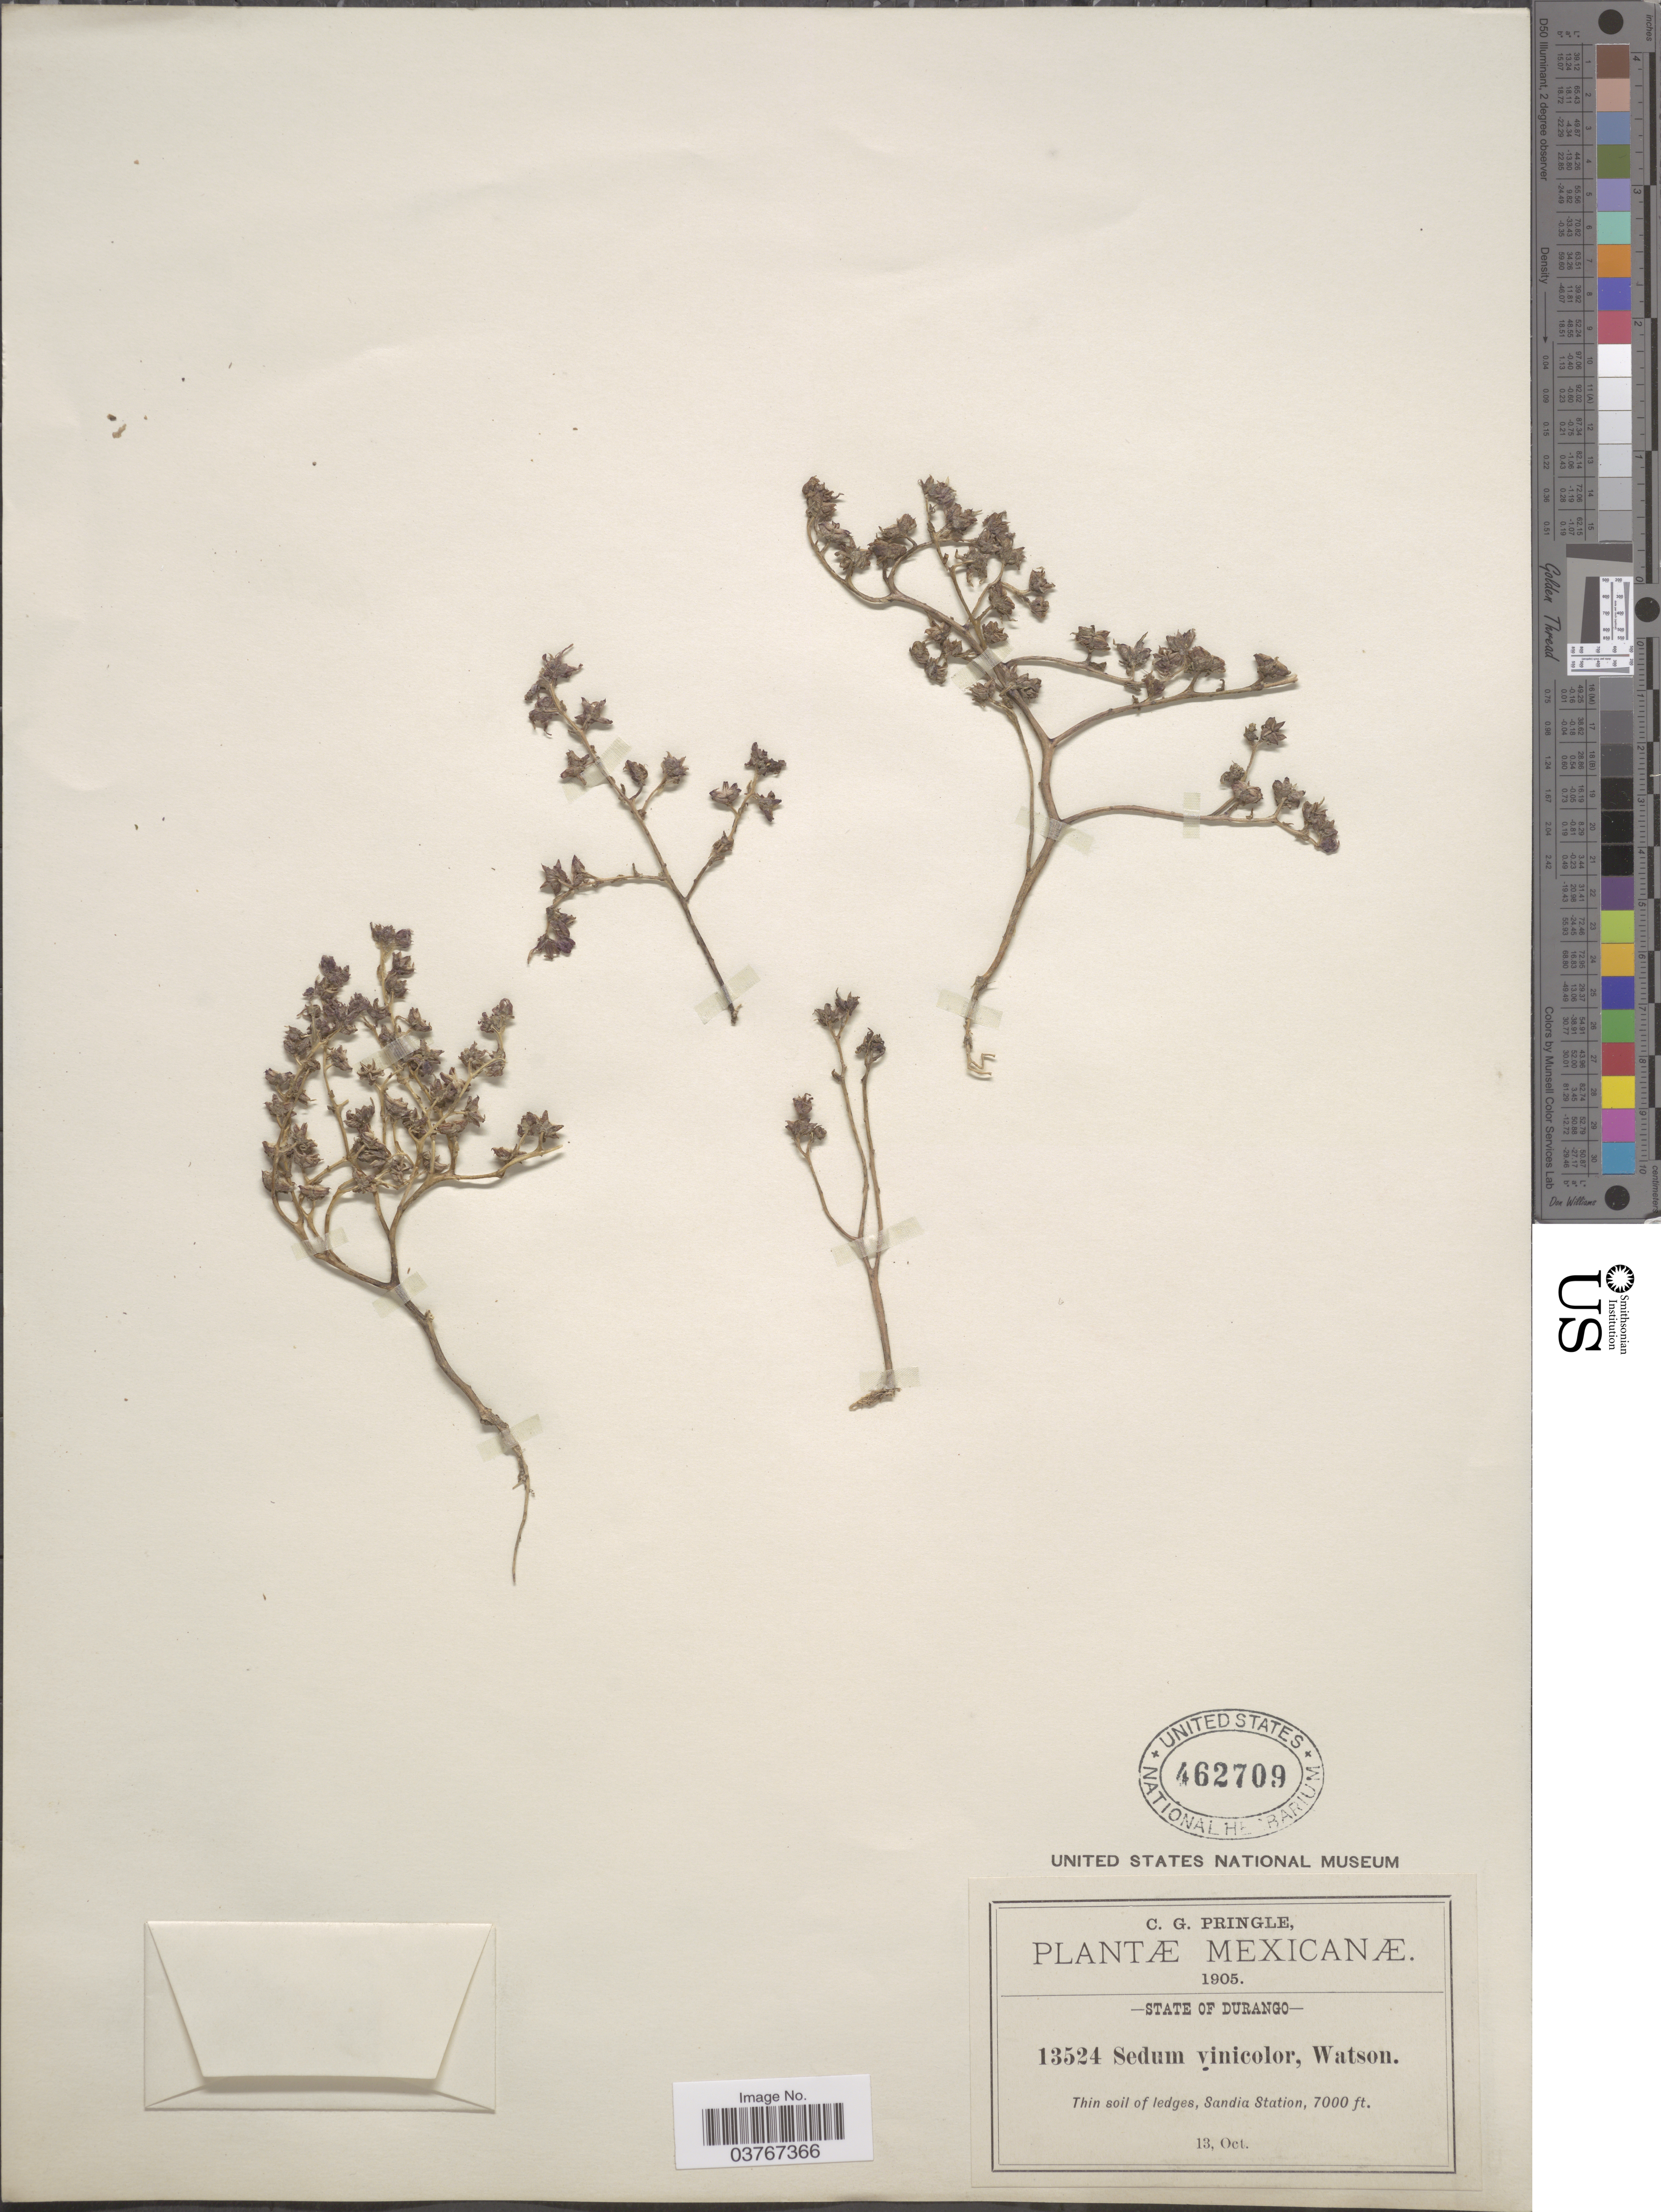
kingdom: Plantae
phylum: Tracheophyta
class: Magnoliopsida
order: Saxifragales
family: Crassulaceae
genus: Sedum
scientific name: Sedum vinicolor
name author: S. Watson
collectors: C. G. Pringle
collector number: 13524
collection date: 1905-10-13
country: Mexico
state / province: Durango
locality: State of Durango. Thin soil of ledges. Sandia Station.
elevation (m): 2134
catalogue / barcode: US 462709